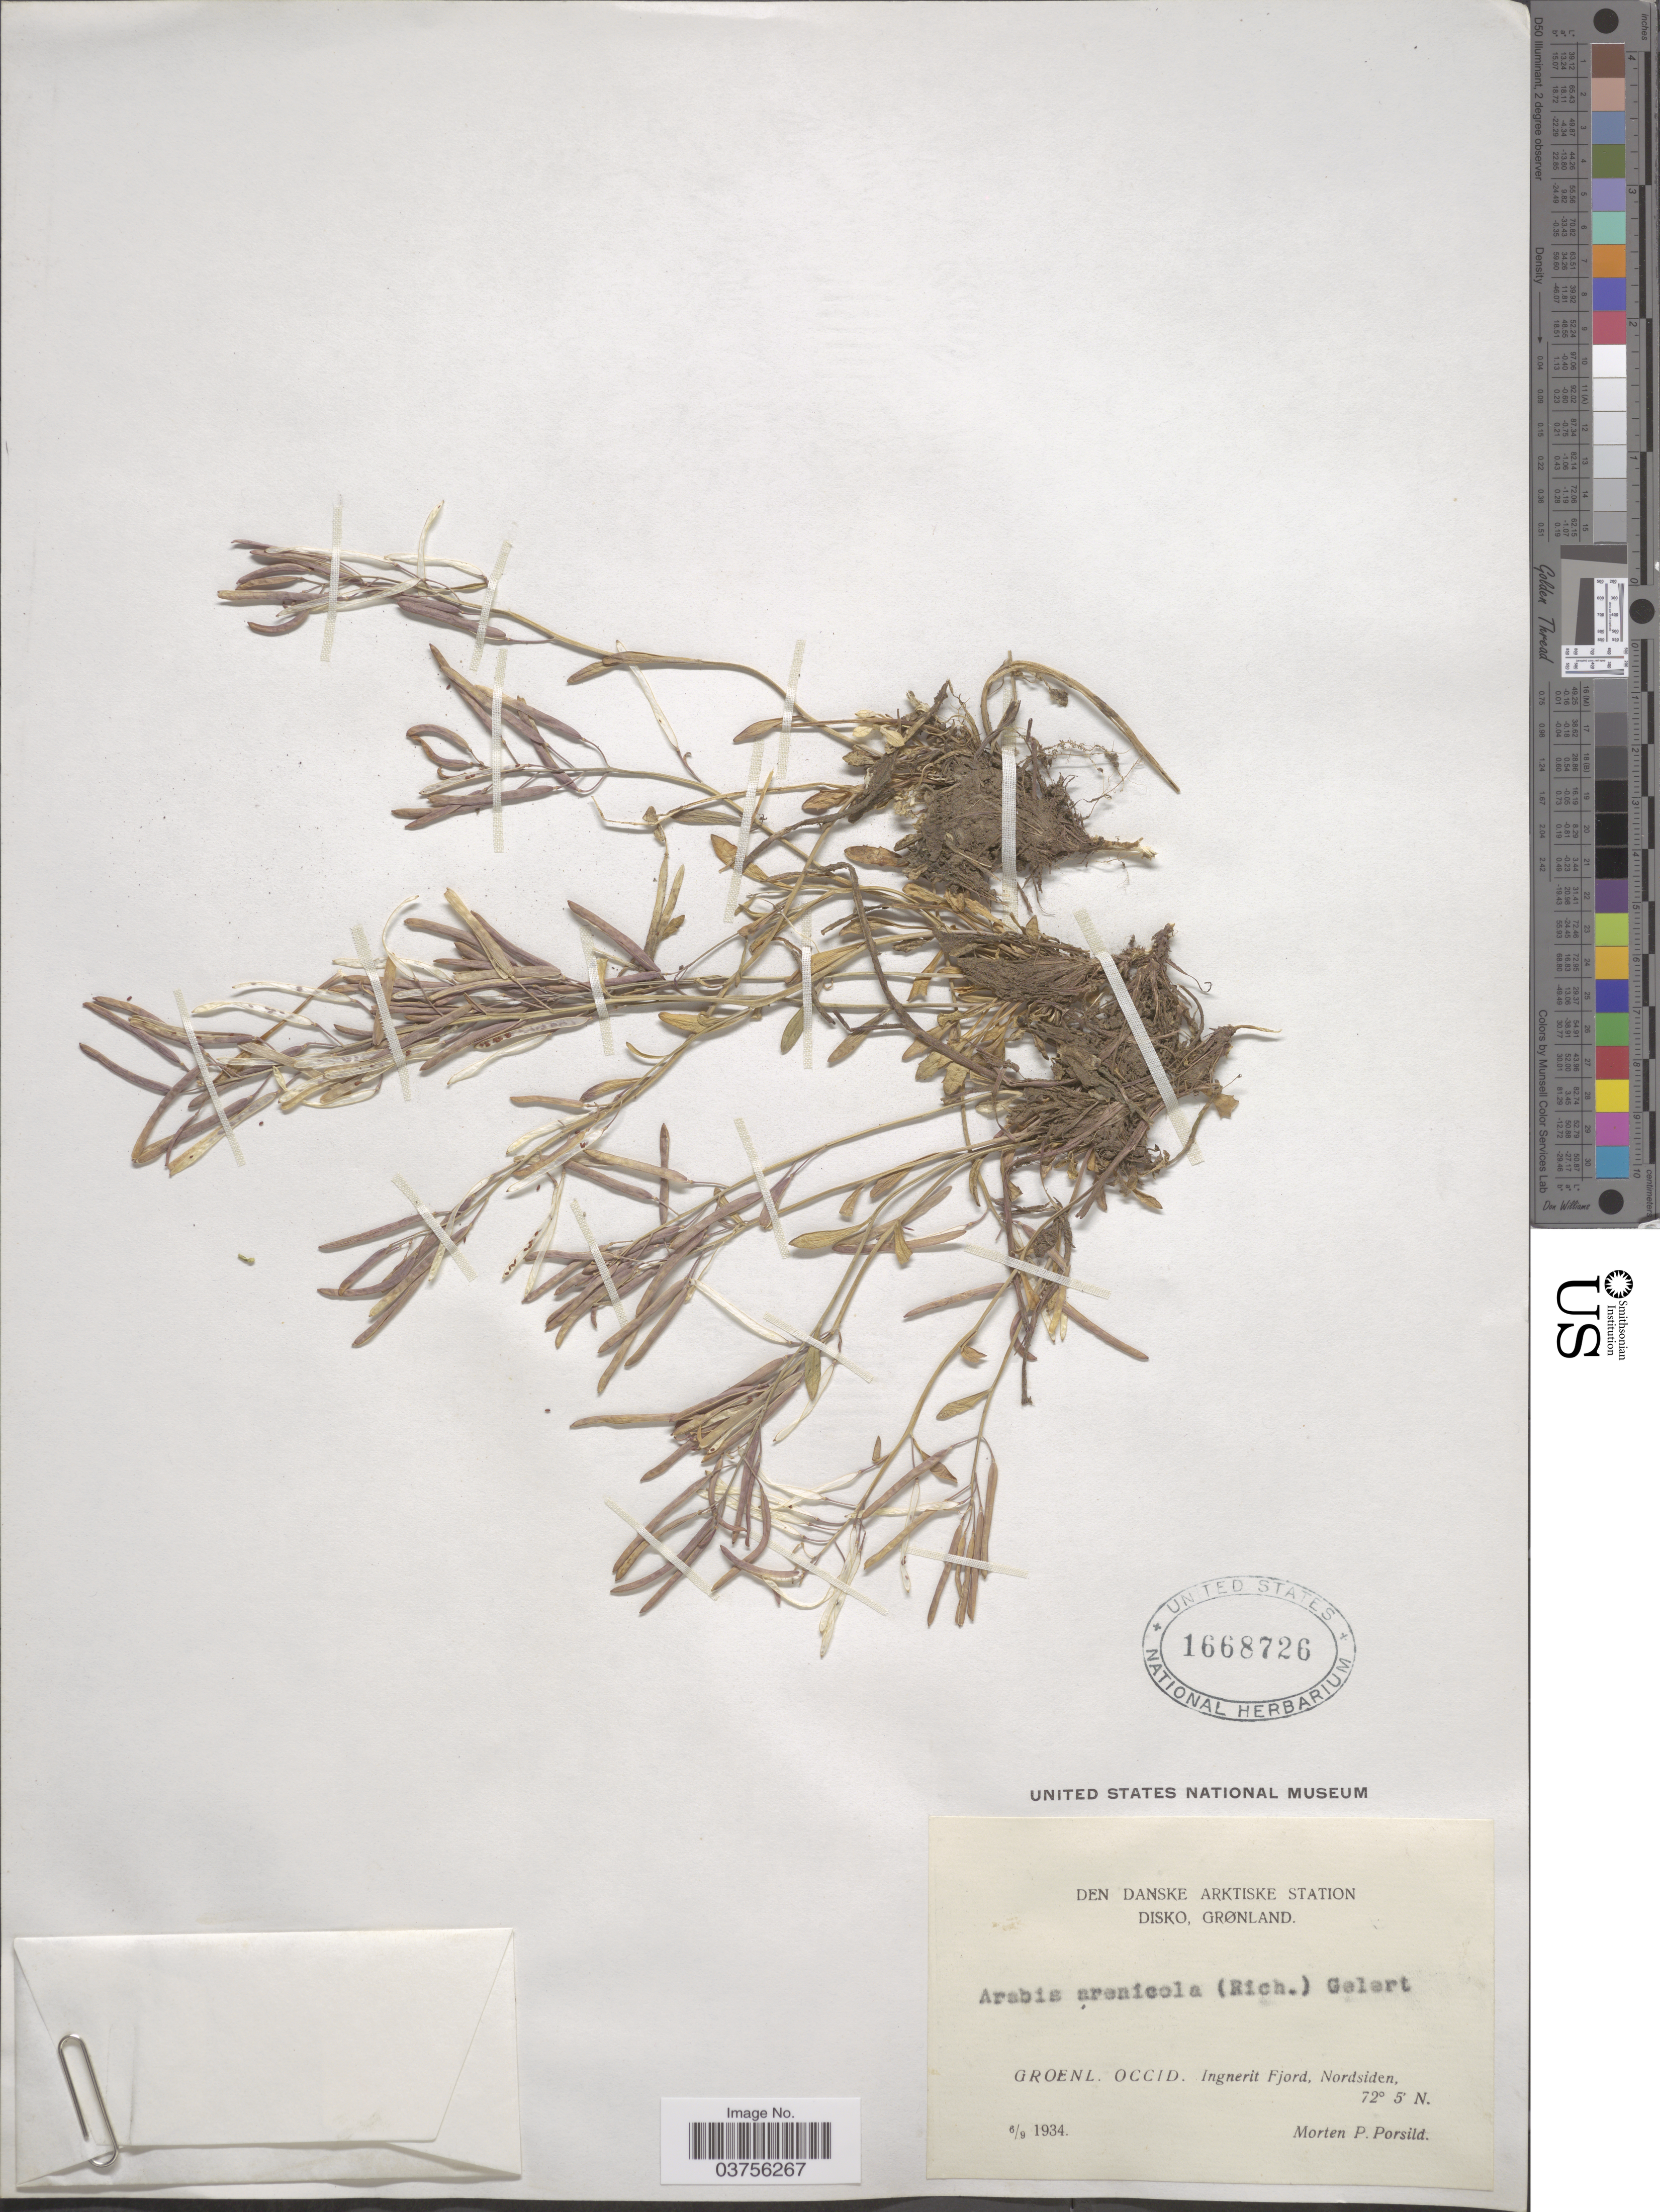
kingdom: Plantae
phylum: Tracheophyta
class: Magnoliopsida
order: Brassicales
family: Brassicaceae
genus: Arabis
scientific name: Arabis arenicola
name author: (Richardson ex Hook.) Gelert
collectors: M. P. Porsild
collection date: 1934-09-06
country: Greenland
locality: Den Danske Arktiske Station. Disko. Groenl. Occid. Ingnerit Fjord, Nordsiden.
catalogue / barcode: US 1668726